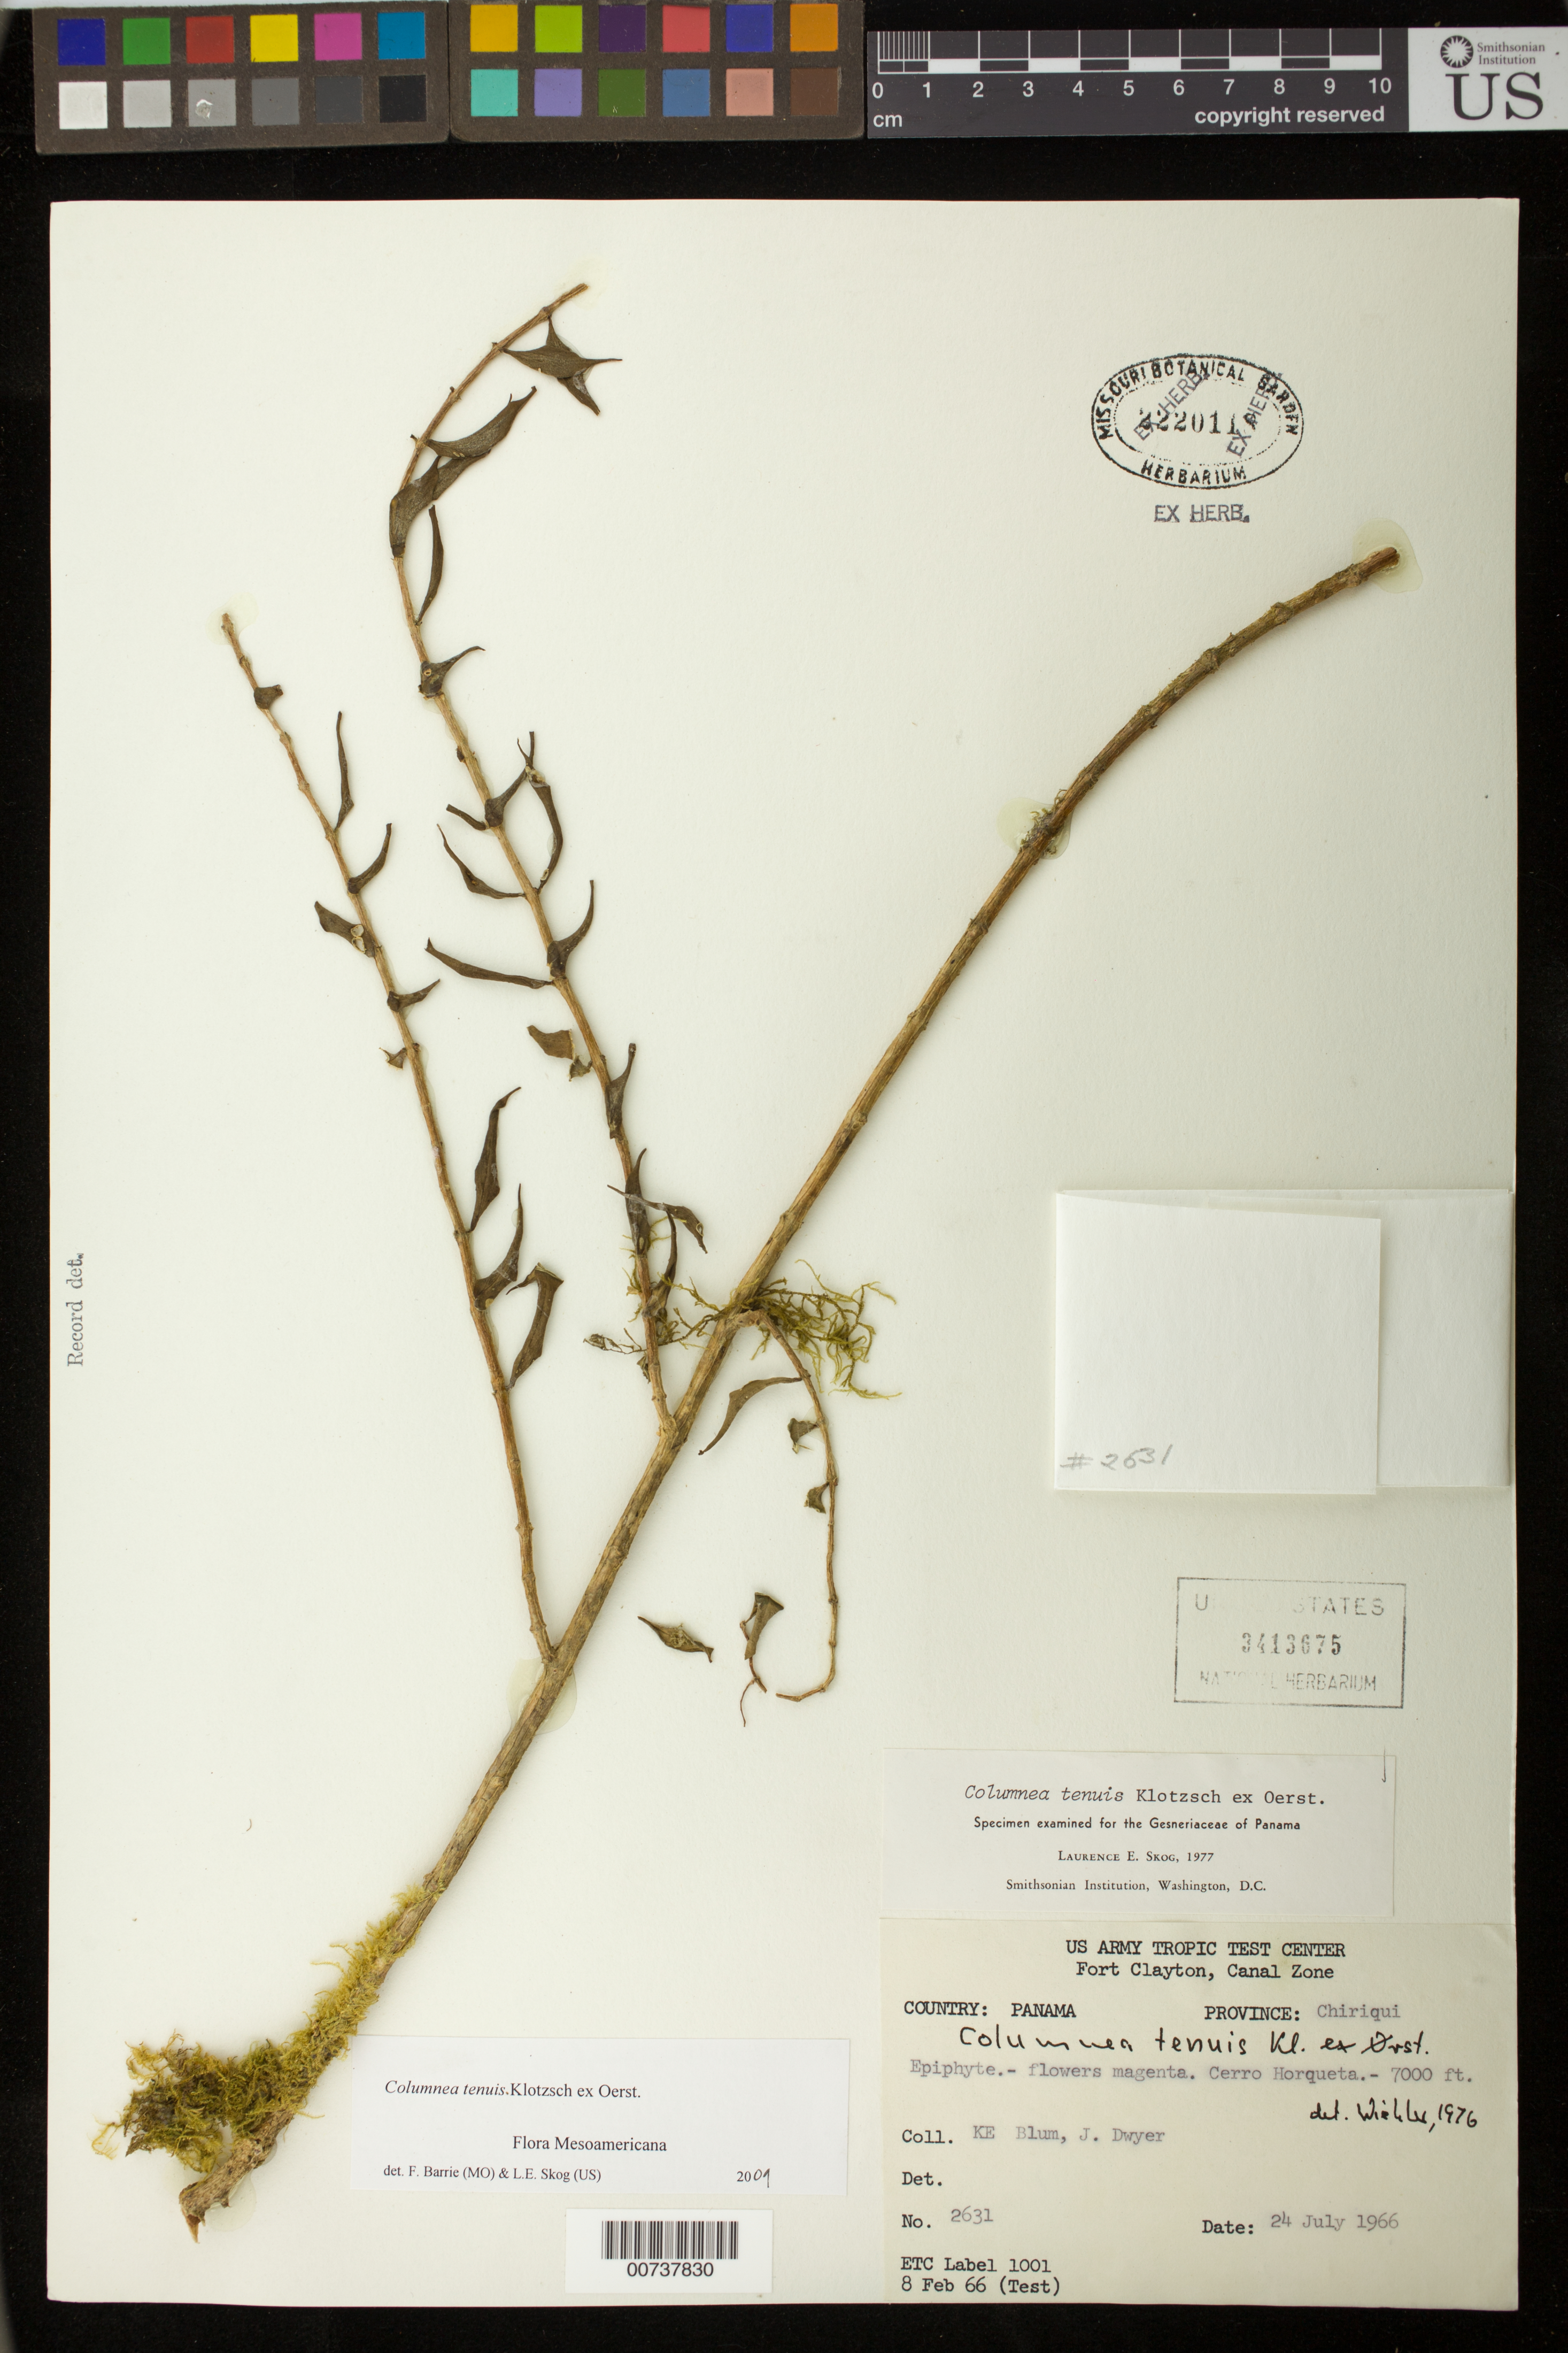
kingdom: Plantae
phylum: Tracheophyta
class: Magnoliopsida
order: Lamiales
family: Gesneriaceae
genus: Columnea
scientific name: Columnea tenuis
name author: Klotzsch ex Oerst.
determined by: Skog, Laurence E.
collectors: K. E. Blum & J. Dwyer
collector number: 2631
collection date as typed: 24 Jul 1966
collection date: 1966-07-24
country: Panama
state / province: Chiriquí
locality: Cerro Horqueta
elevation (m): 2134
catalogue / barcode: US 3413675